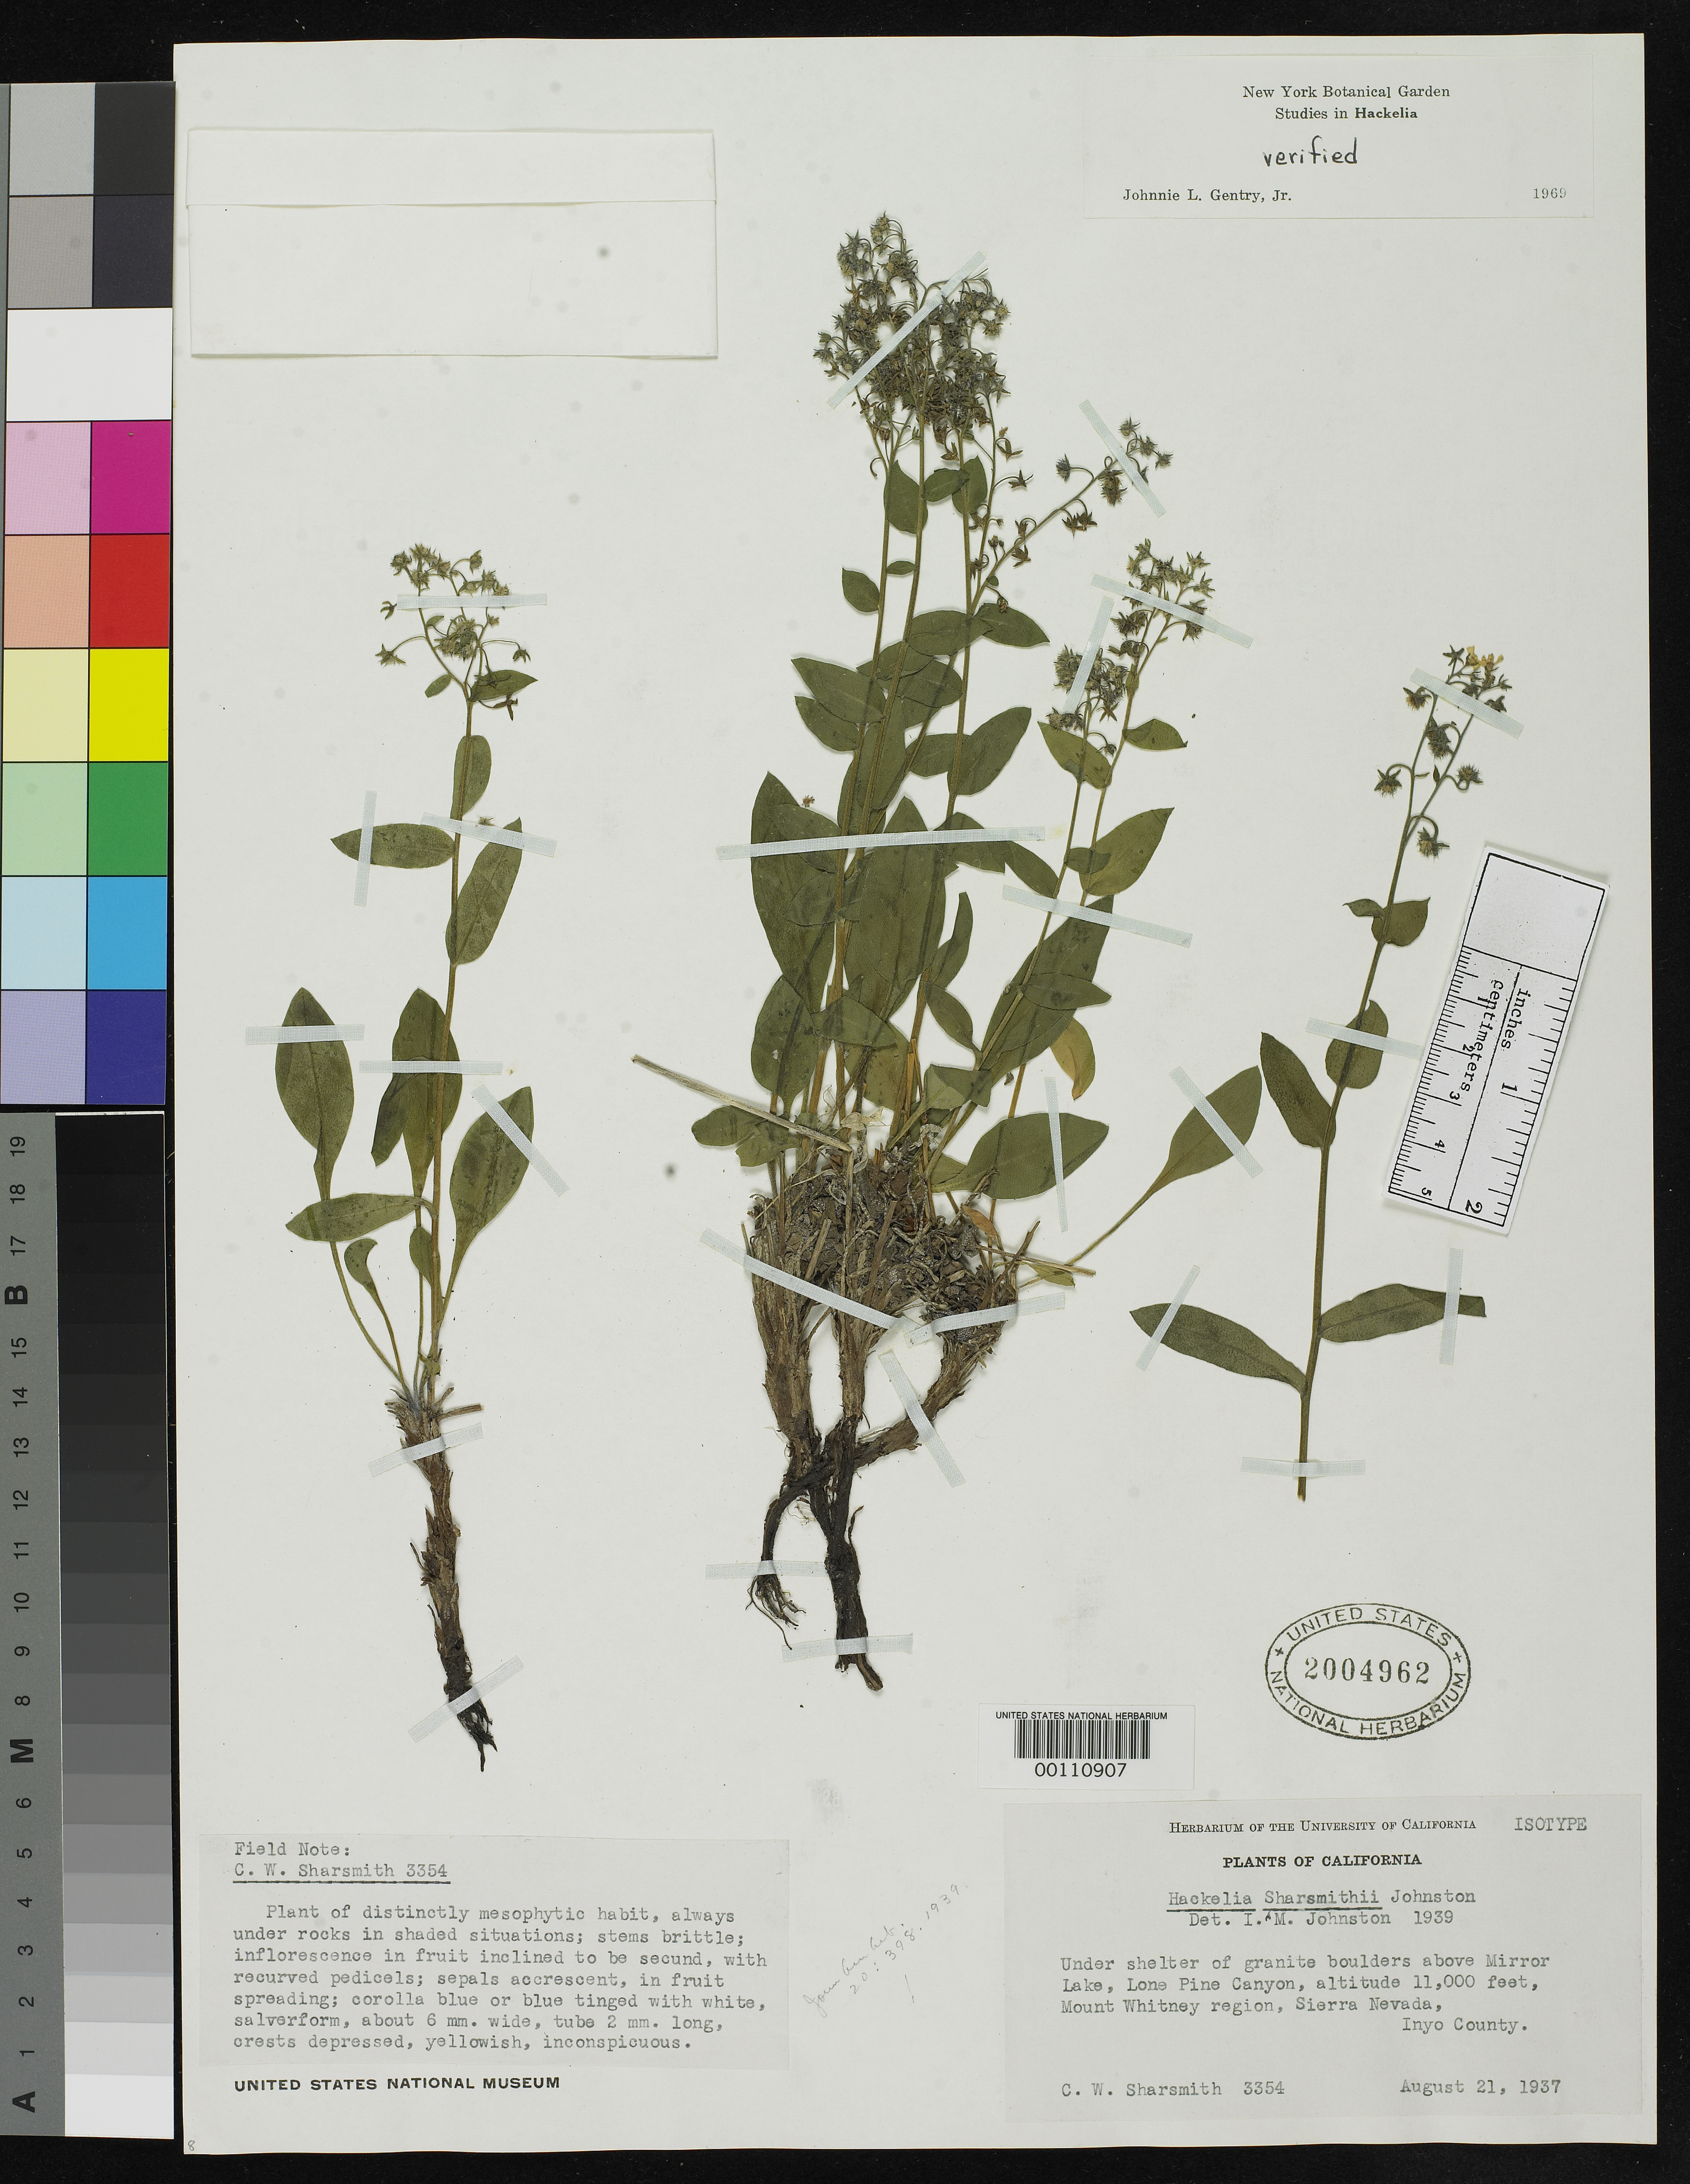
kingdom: Plantae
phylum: Tracheophyta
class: Magnoliopsida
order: Boraginales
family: Boraginaceae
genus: Hackelia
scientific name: Hackelia sharsmithii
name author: I.M. Johnst.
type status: Isotype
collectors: C. Sharsmith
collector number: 3354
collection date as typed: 21 Aug 1937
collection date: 1937-08-21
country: United States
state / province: California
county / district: Inyo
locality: Above Mirror Lake, lone Pine Canyon.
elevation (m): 335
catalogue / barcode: US 2004962